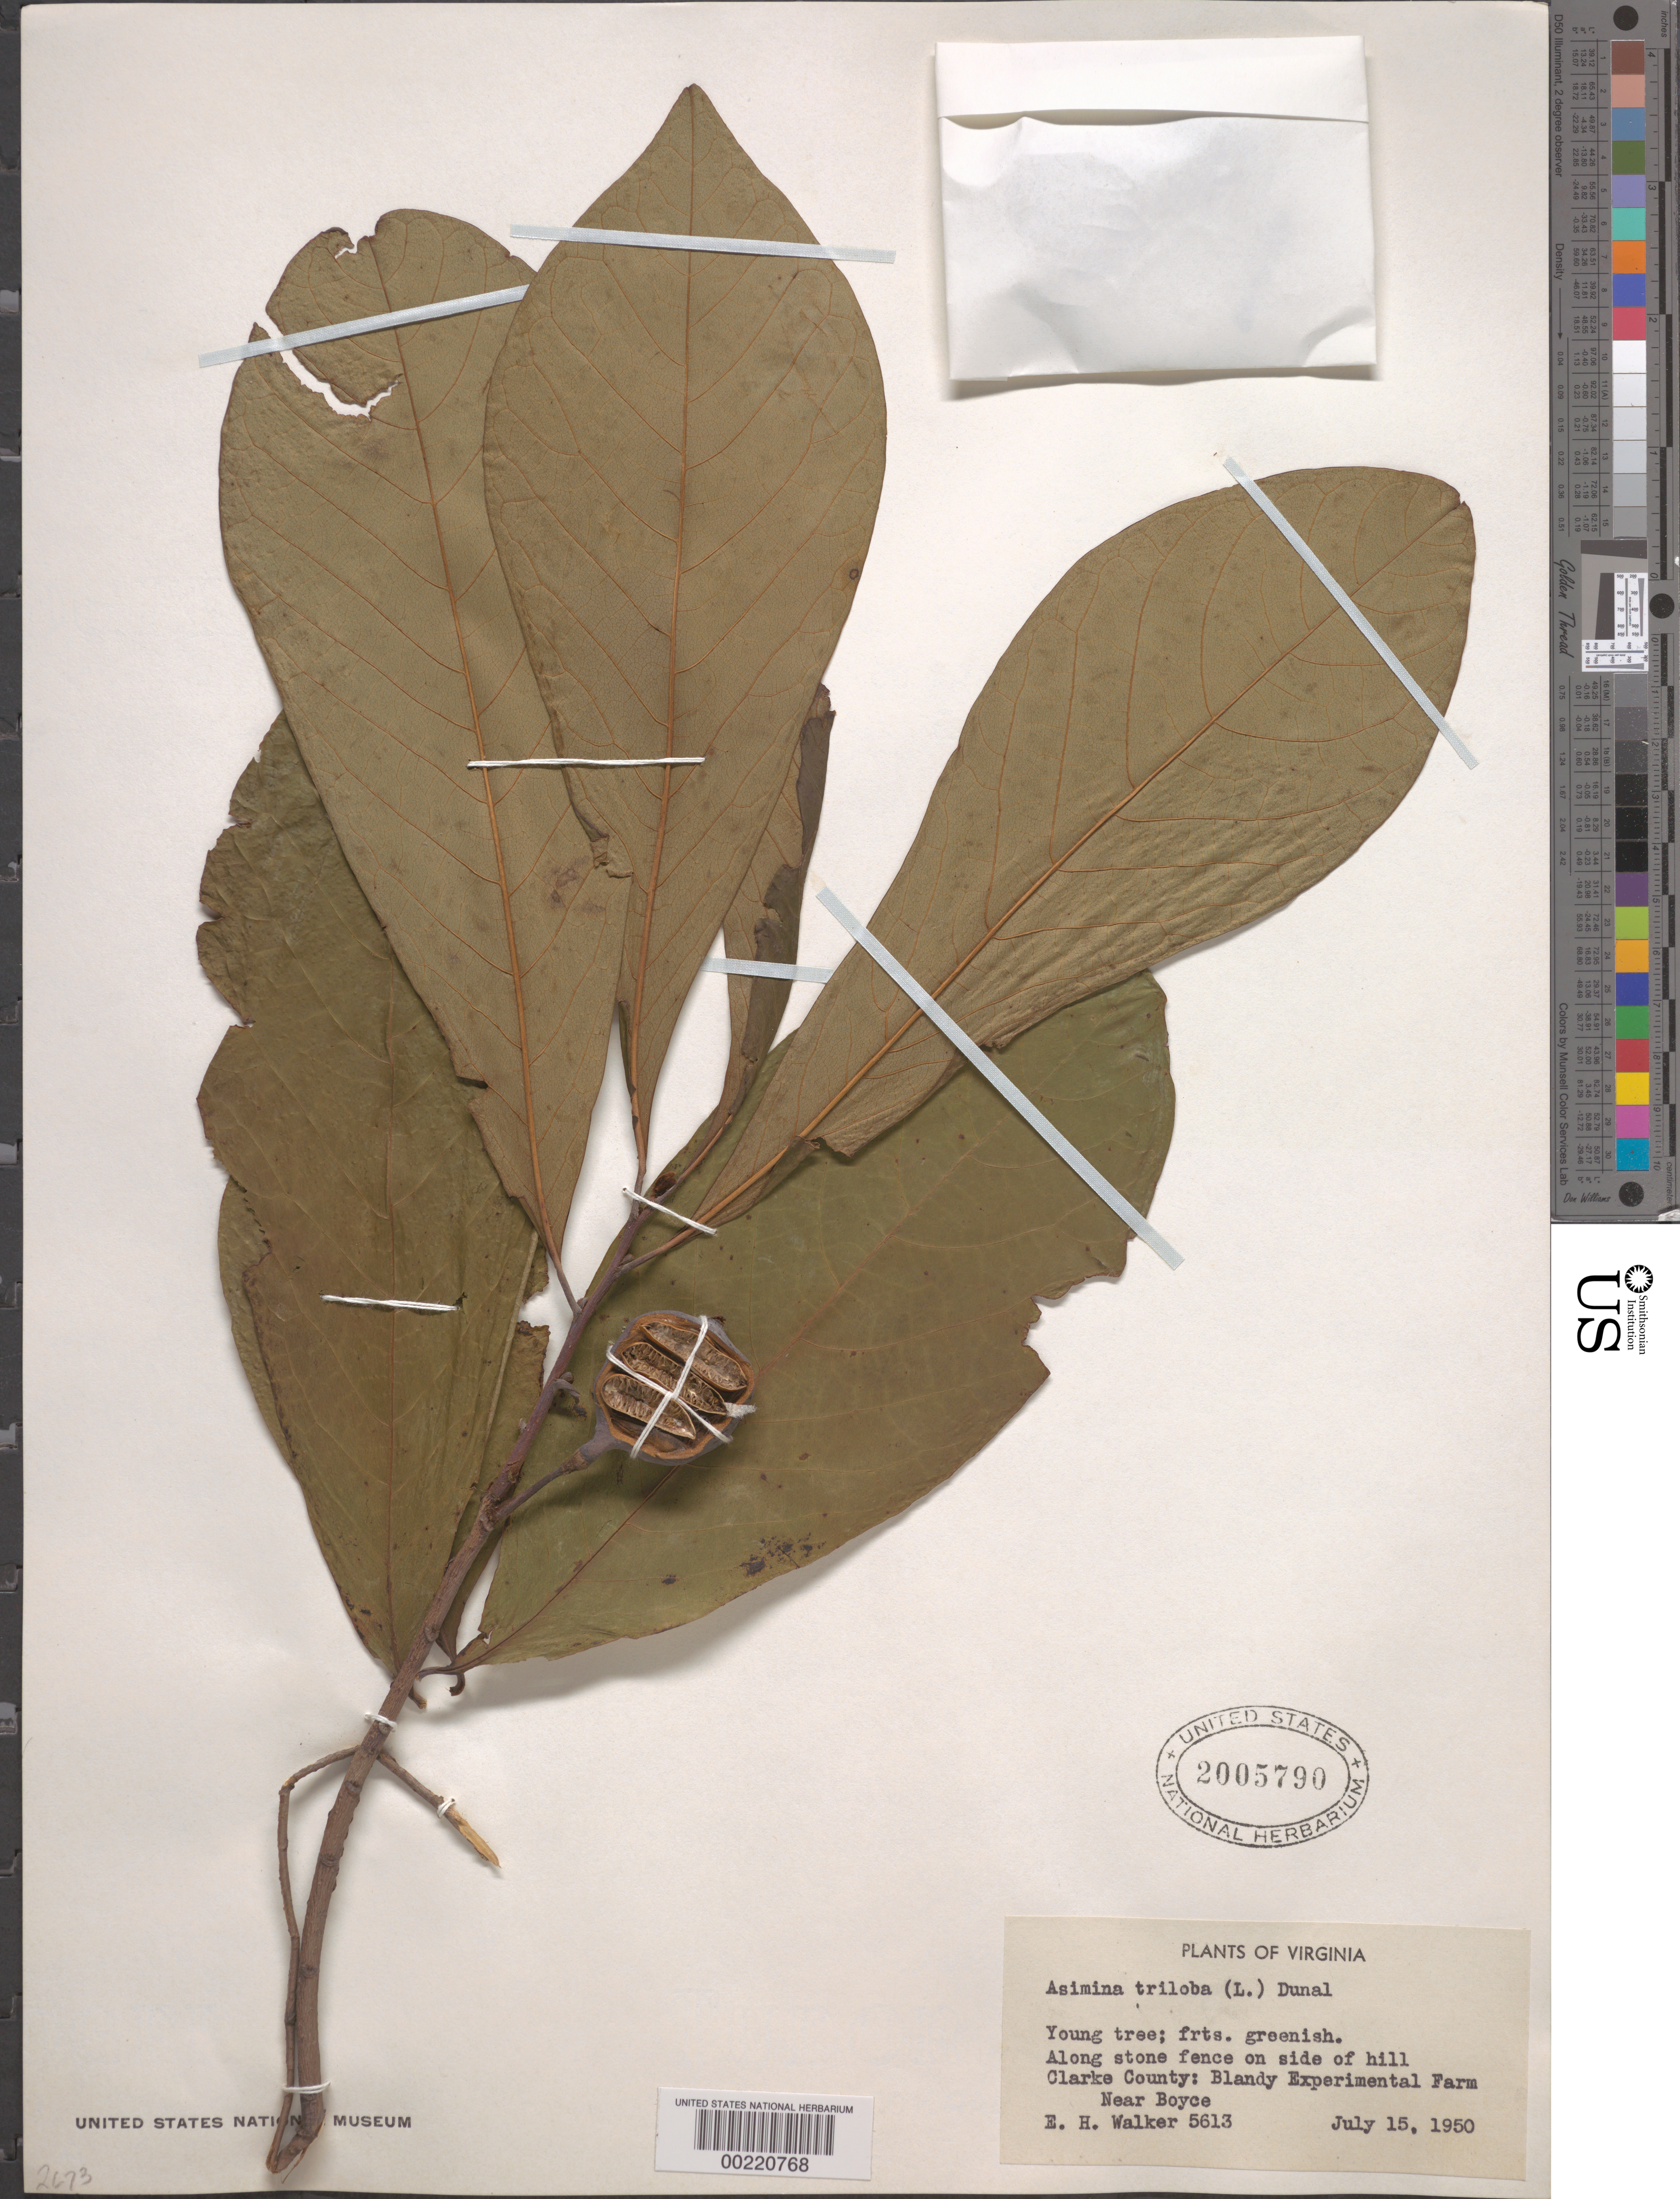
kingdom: Plantae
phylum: Tracheophyta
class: Magnoliopsida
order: Magnoliales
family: Annonaceae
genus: Asimina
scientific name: Asimina triloba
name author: (L.) Dunal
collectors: E. H. Walker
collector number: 5613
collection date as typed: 15 Jul 1950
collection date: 1950-07-15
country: United States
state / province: Virginia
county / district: Clarke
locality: Blandy experimental farm near boyce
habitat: Along stone fence on side of hill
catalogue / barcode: US 2005790